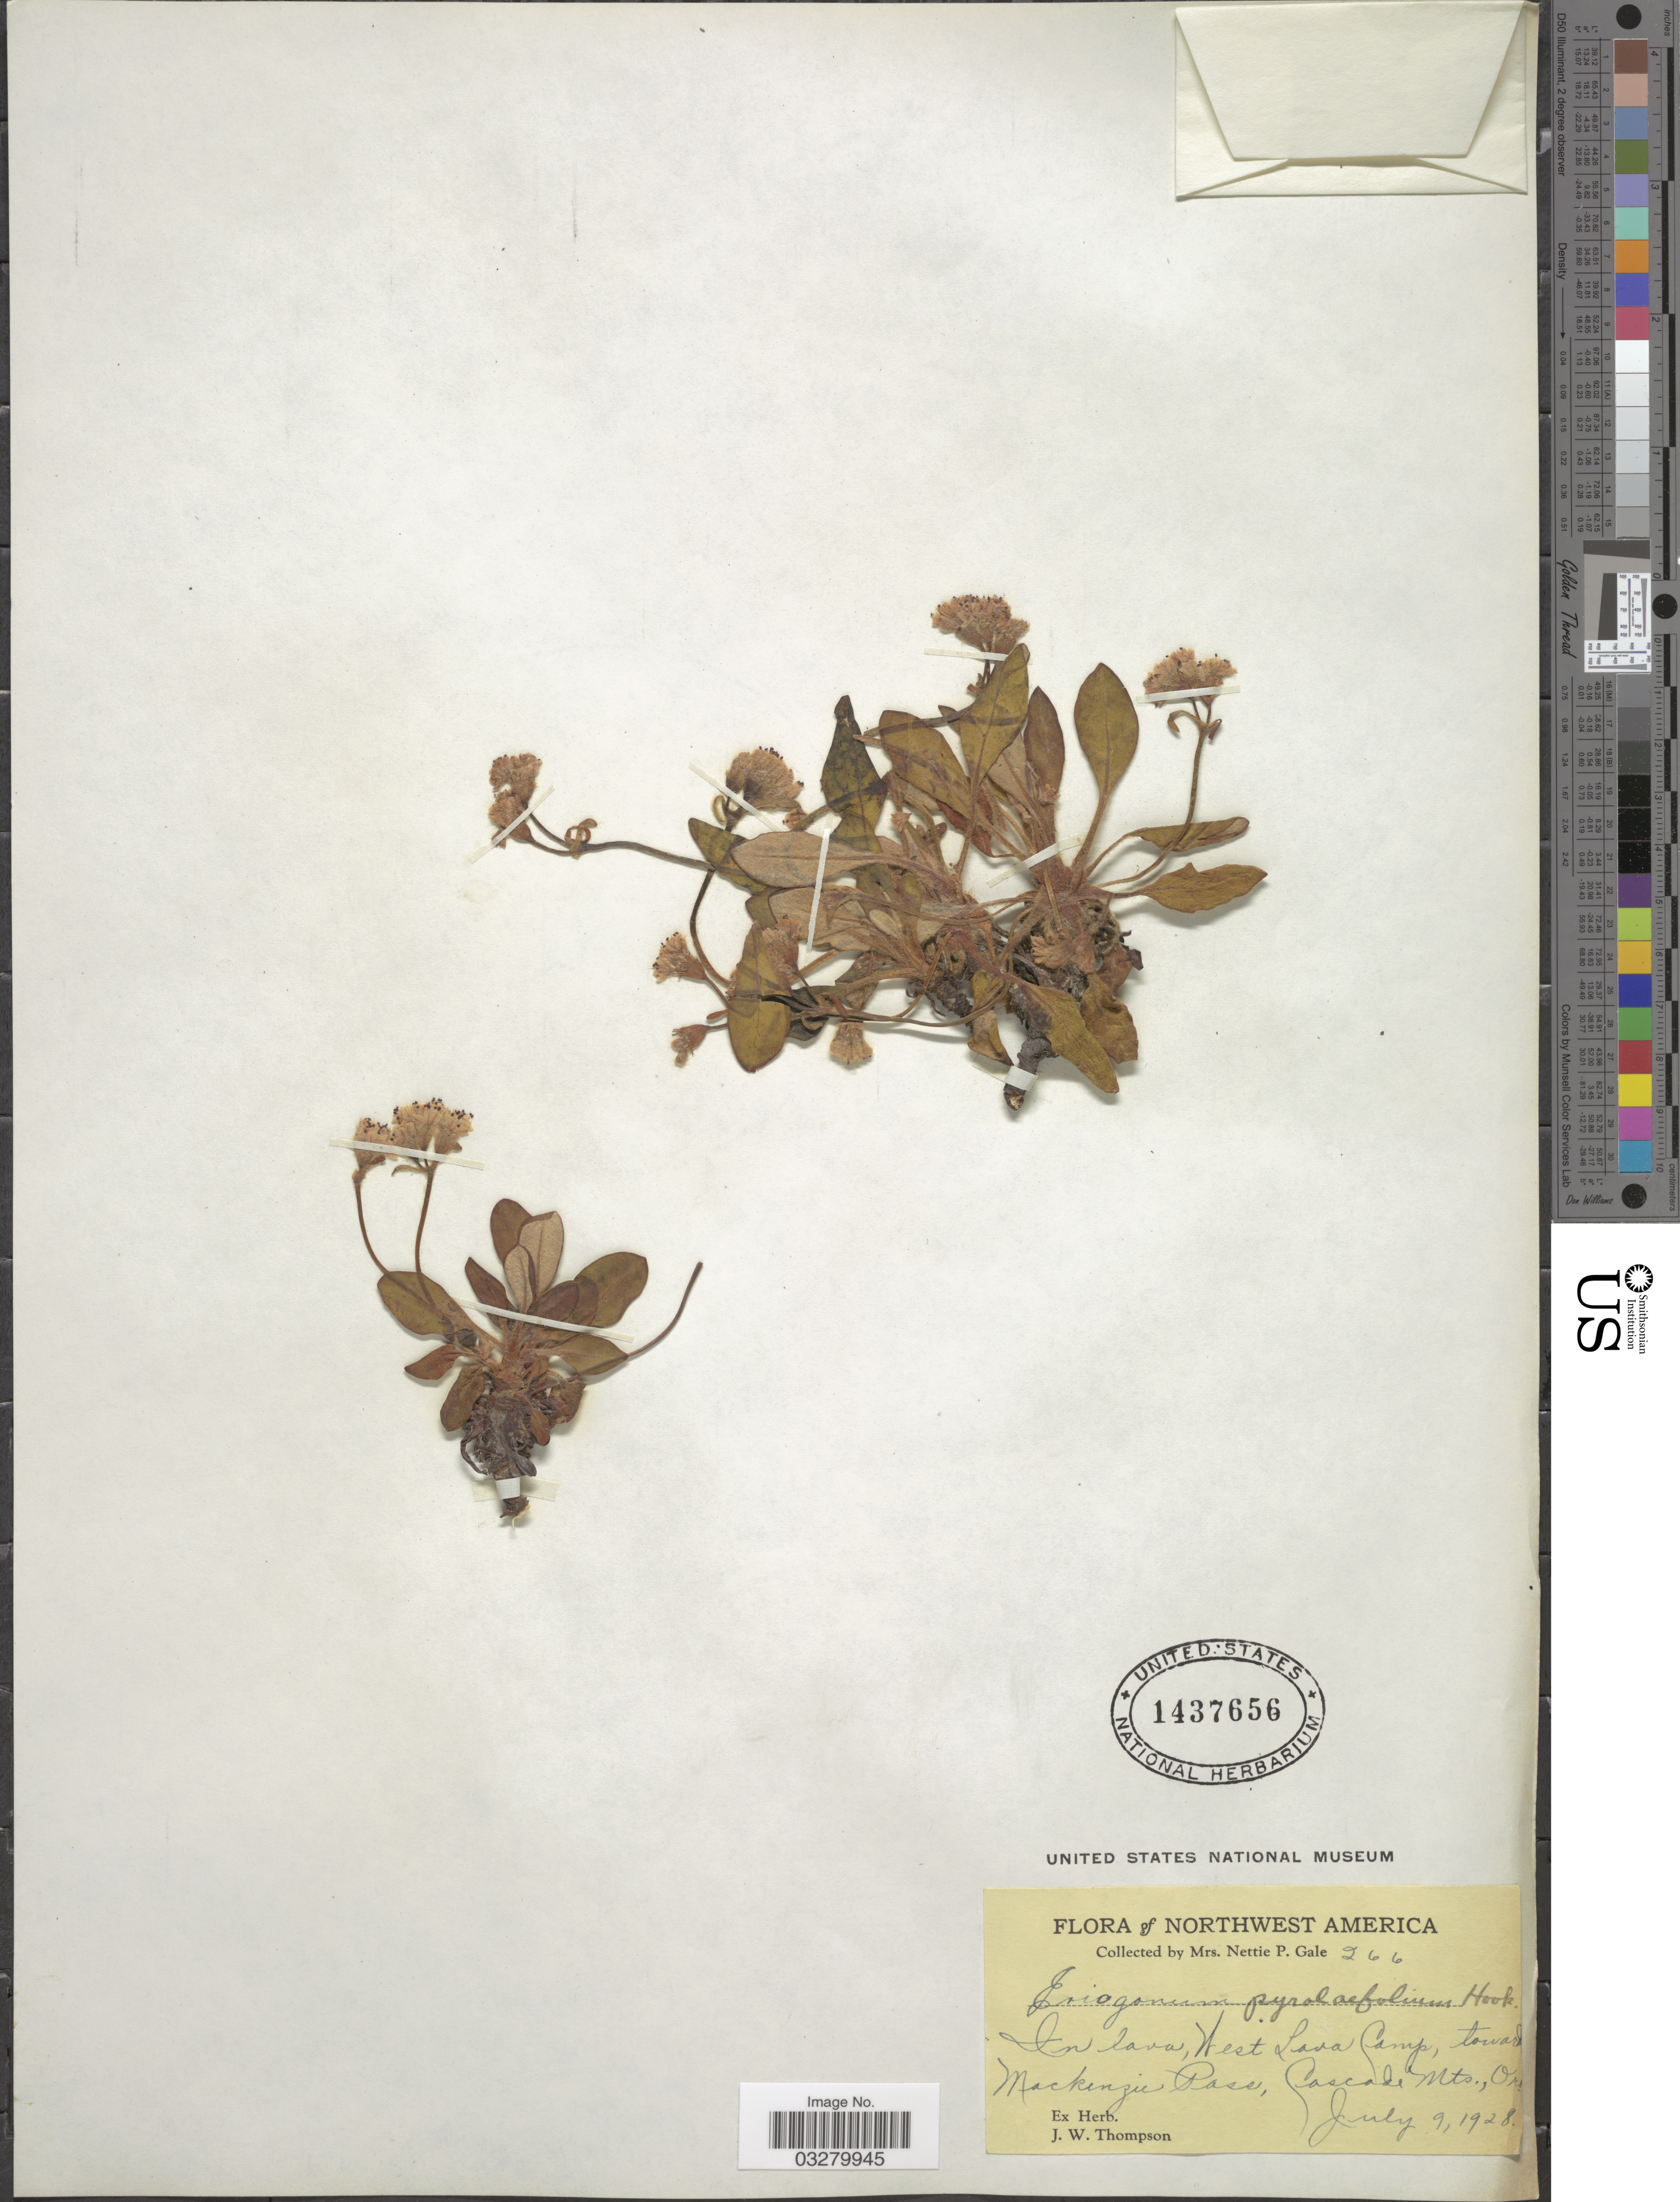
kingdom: Plantae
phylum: Tracheophyta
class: Magnoliopsida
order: Caryophyllales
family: Polygonaceae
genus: Eriogonum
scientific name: Eriogonum pyrolifolium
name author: Hook.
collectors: N. Gale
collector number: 266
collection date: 1928-07-09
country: United States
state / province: Oregon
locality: Northwest America, In lava, West Lava Camp, towards Mackenzie Pass, Cascade Mts.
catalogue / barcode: US 1437656